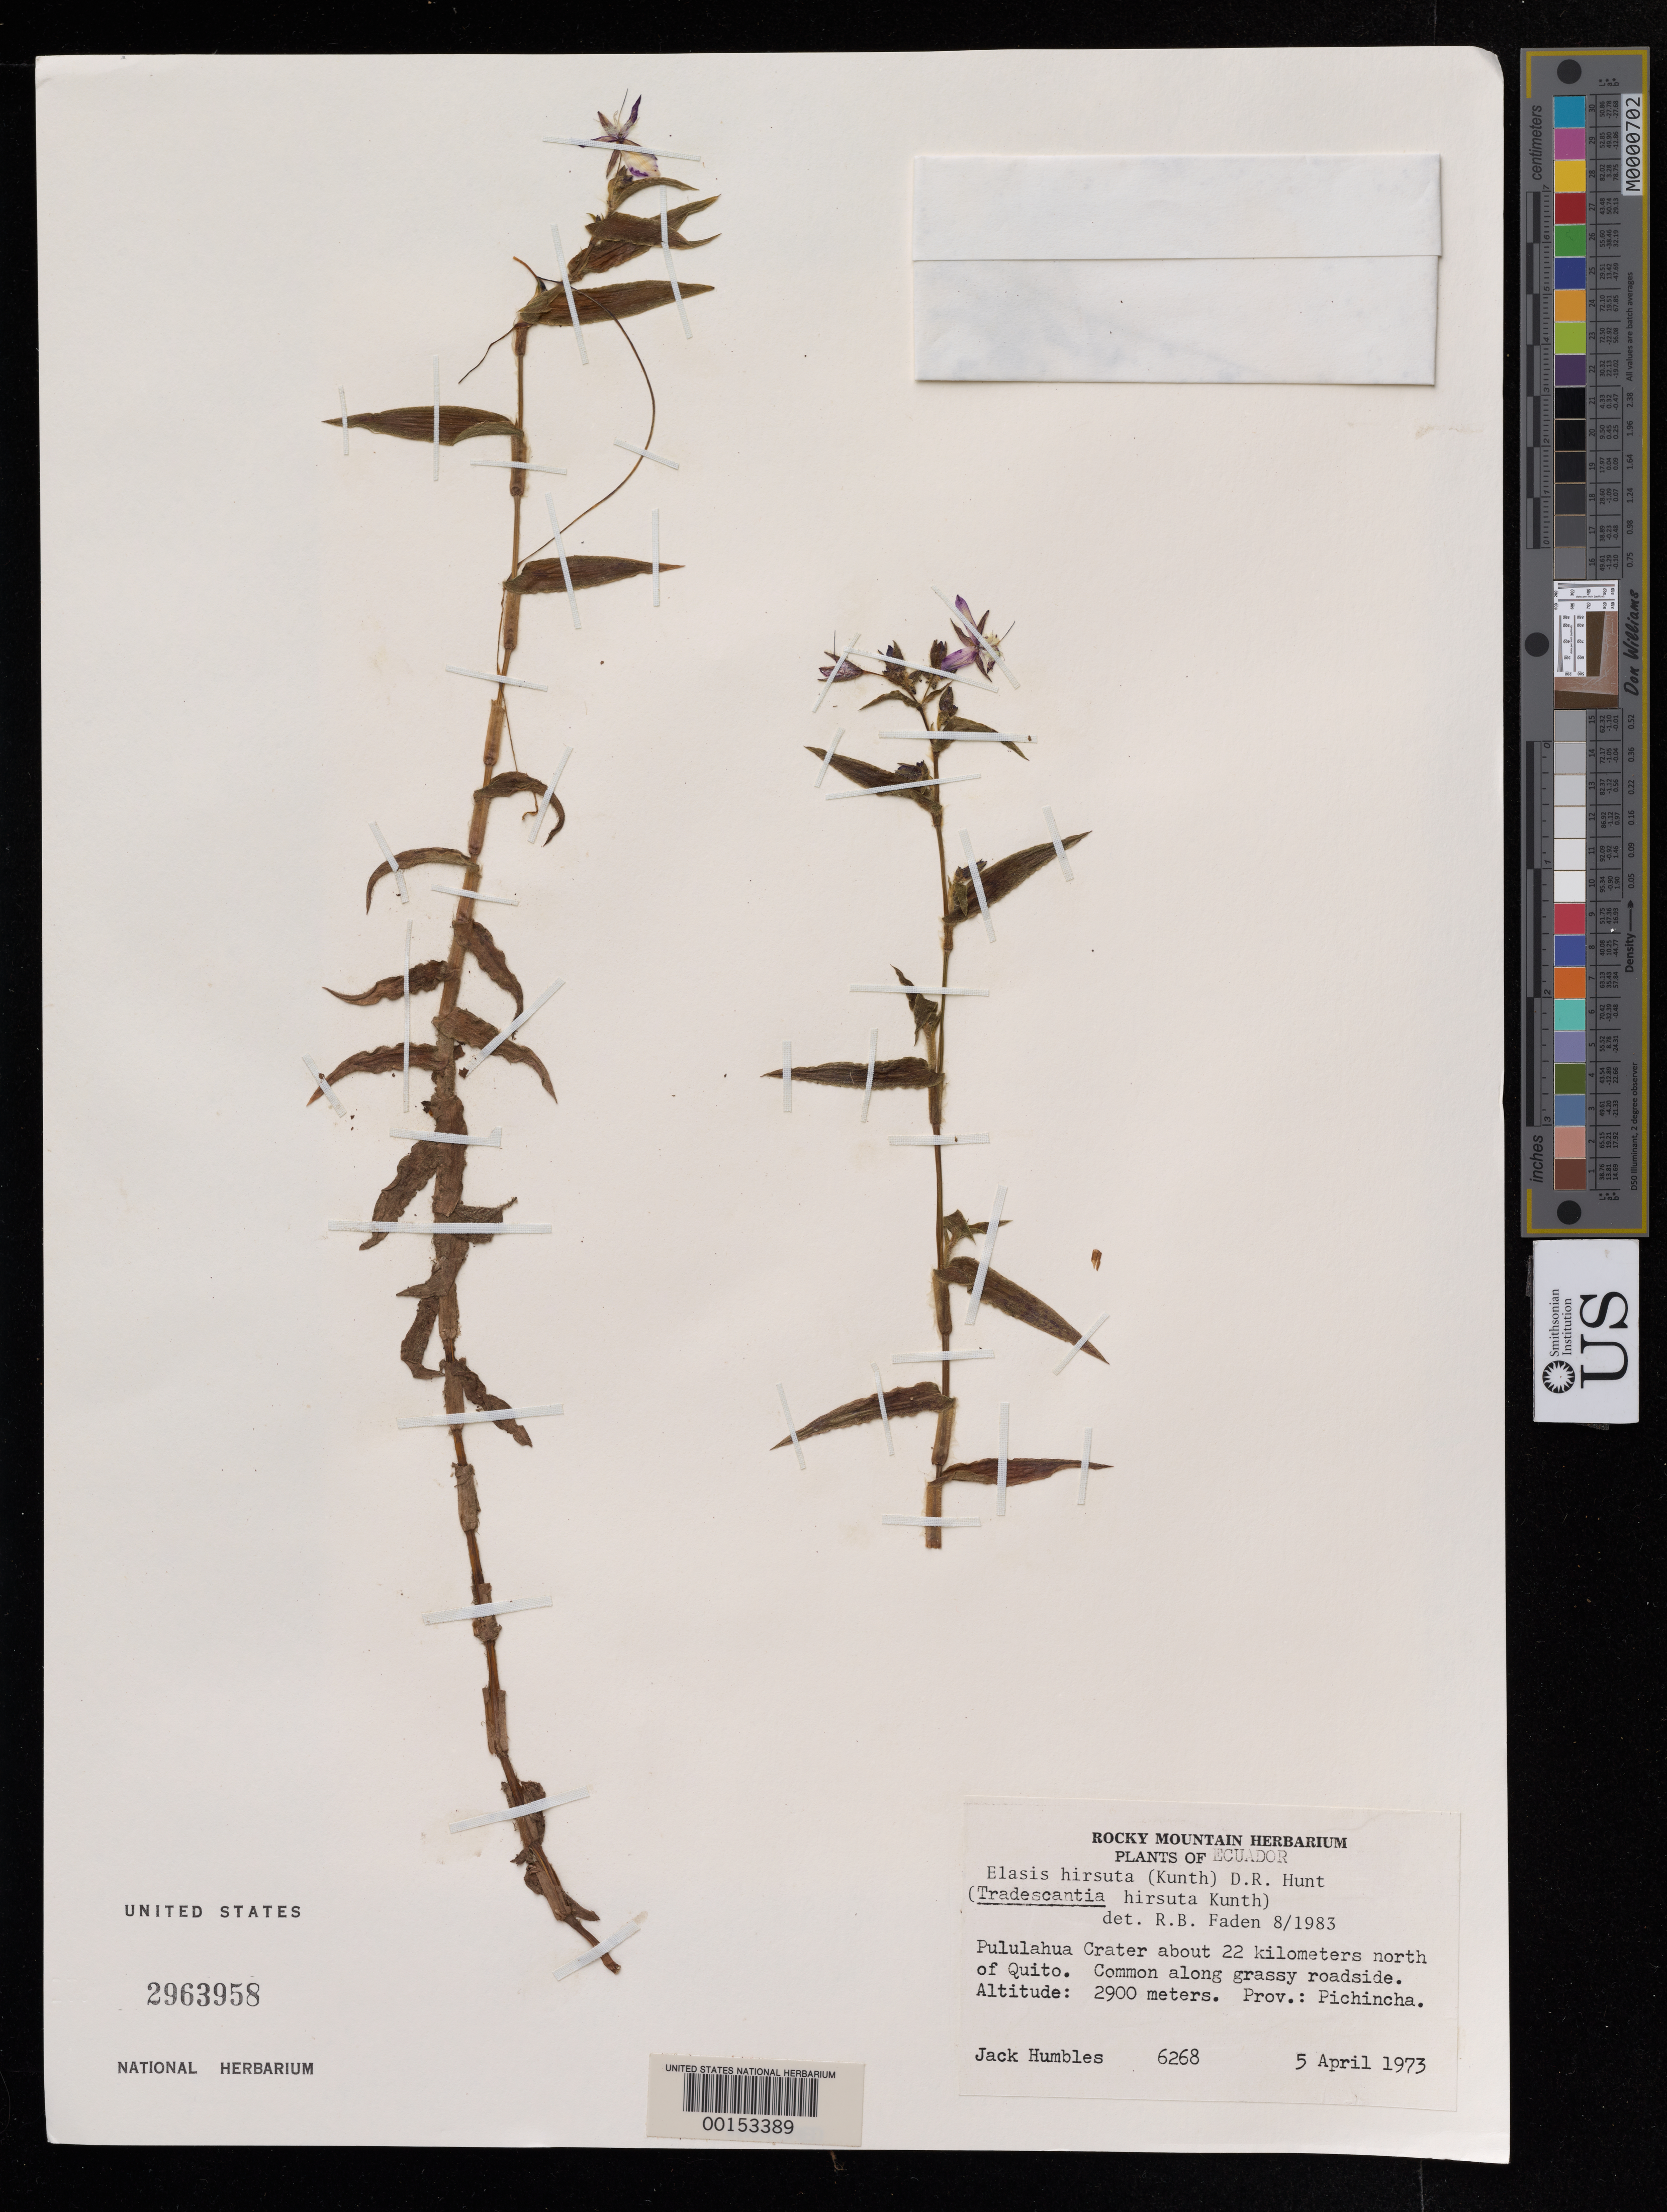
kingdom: Plantae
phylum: Tracheophyta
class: Liliopsida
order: Commelinales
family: Commelinaceae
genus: Elasis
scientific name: Elasis hirsuta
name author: (Kunth) D.R. Hunt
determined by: Faden, Robert B., (US), Smithsonian Institution - National Museum of Natural History (UNITED STATES)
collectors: J. Humbles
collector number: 6268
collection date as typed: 05 Apr 1973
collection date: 1973-04-05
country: Ecuador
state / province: Pichincha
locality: Pululahua crater, N of Quito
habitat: Grassy roadside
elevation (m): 2900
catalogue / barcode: US 2963958